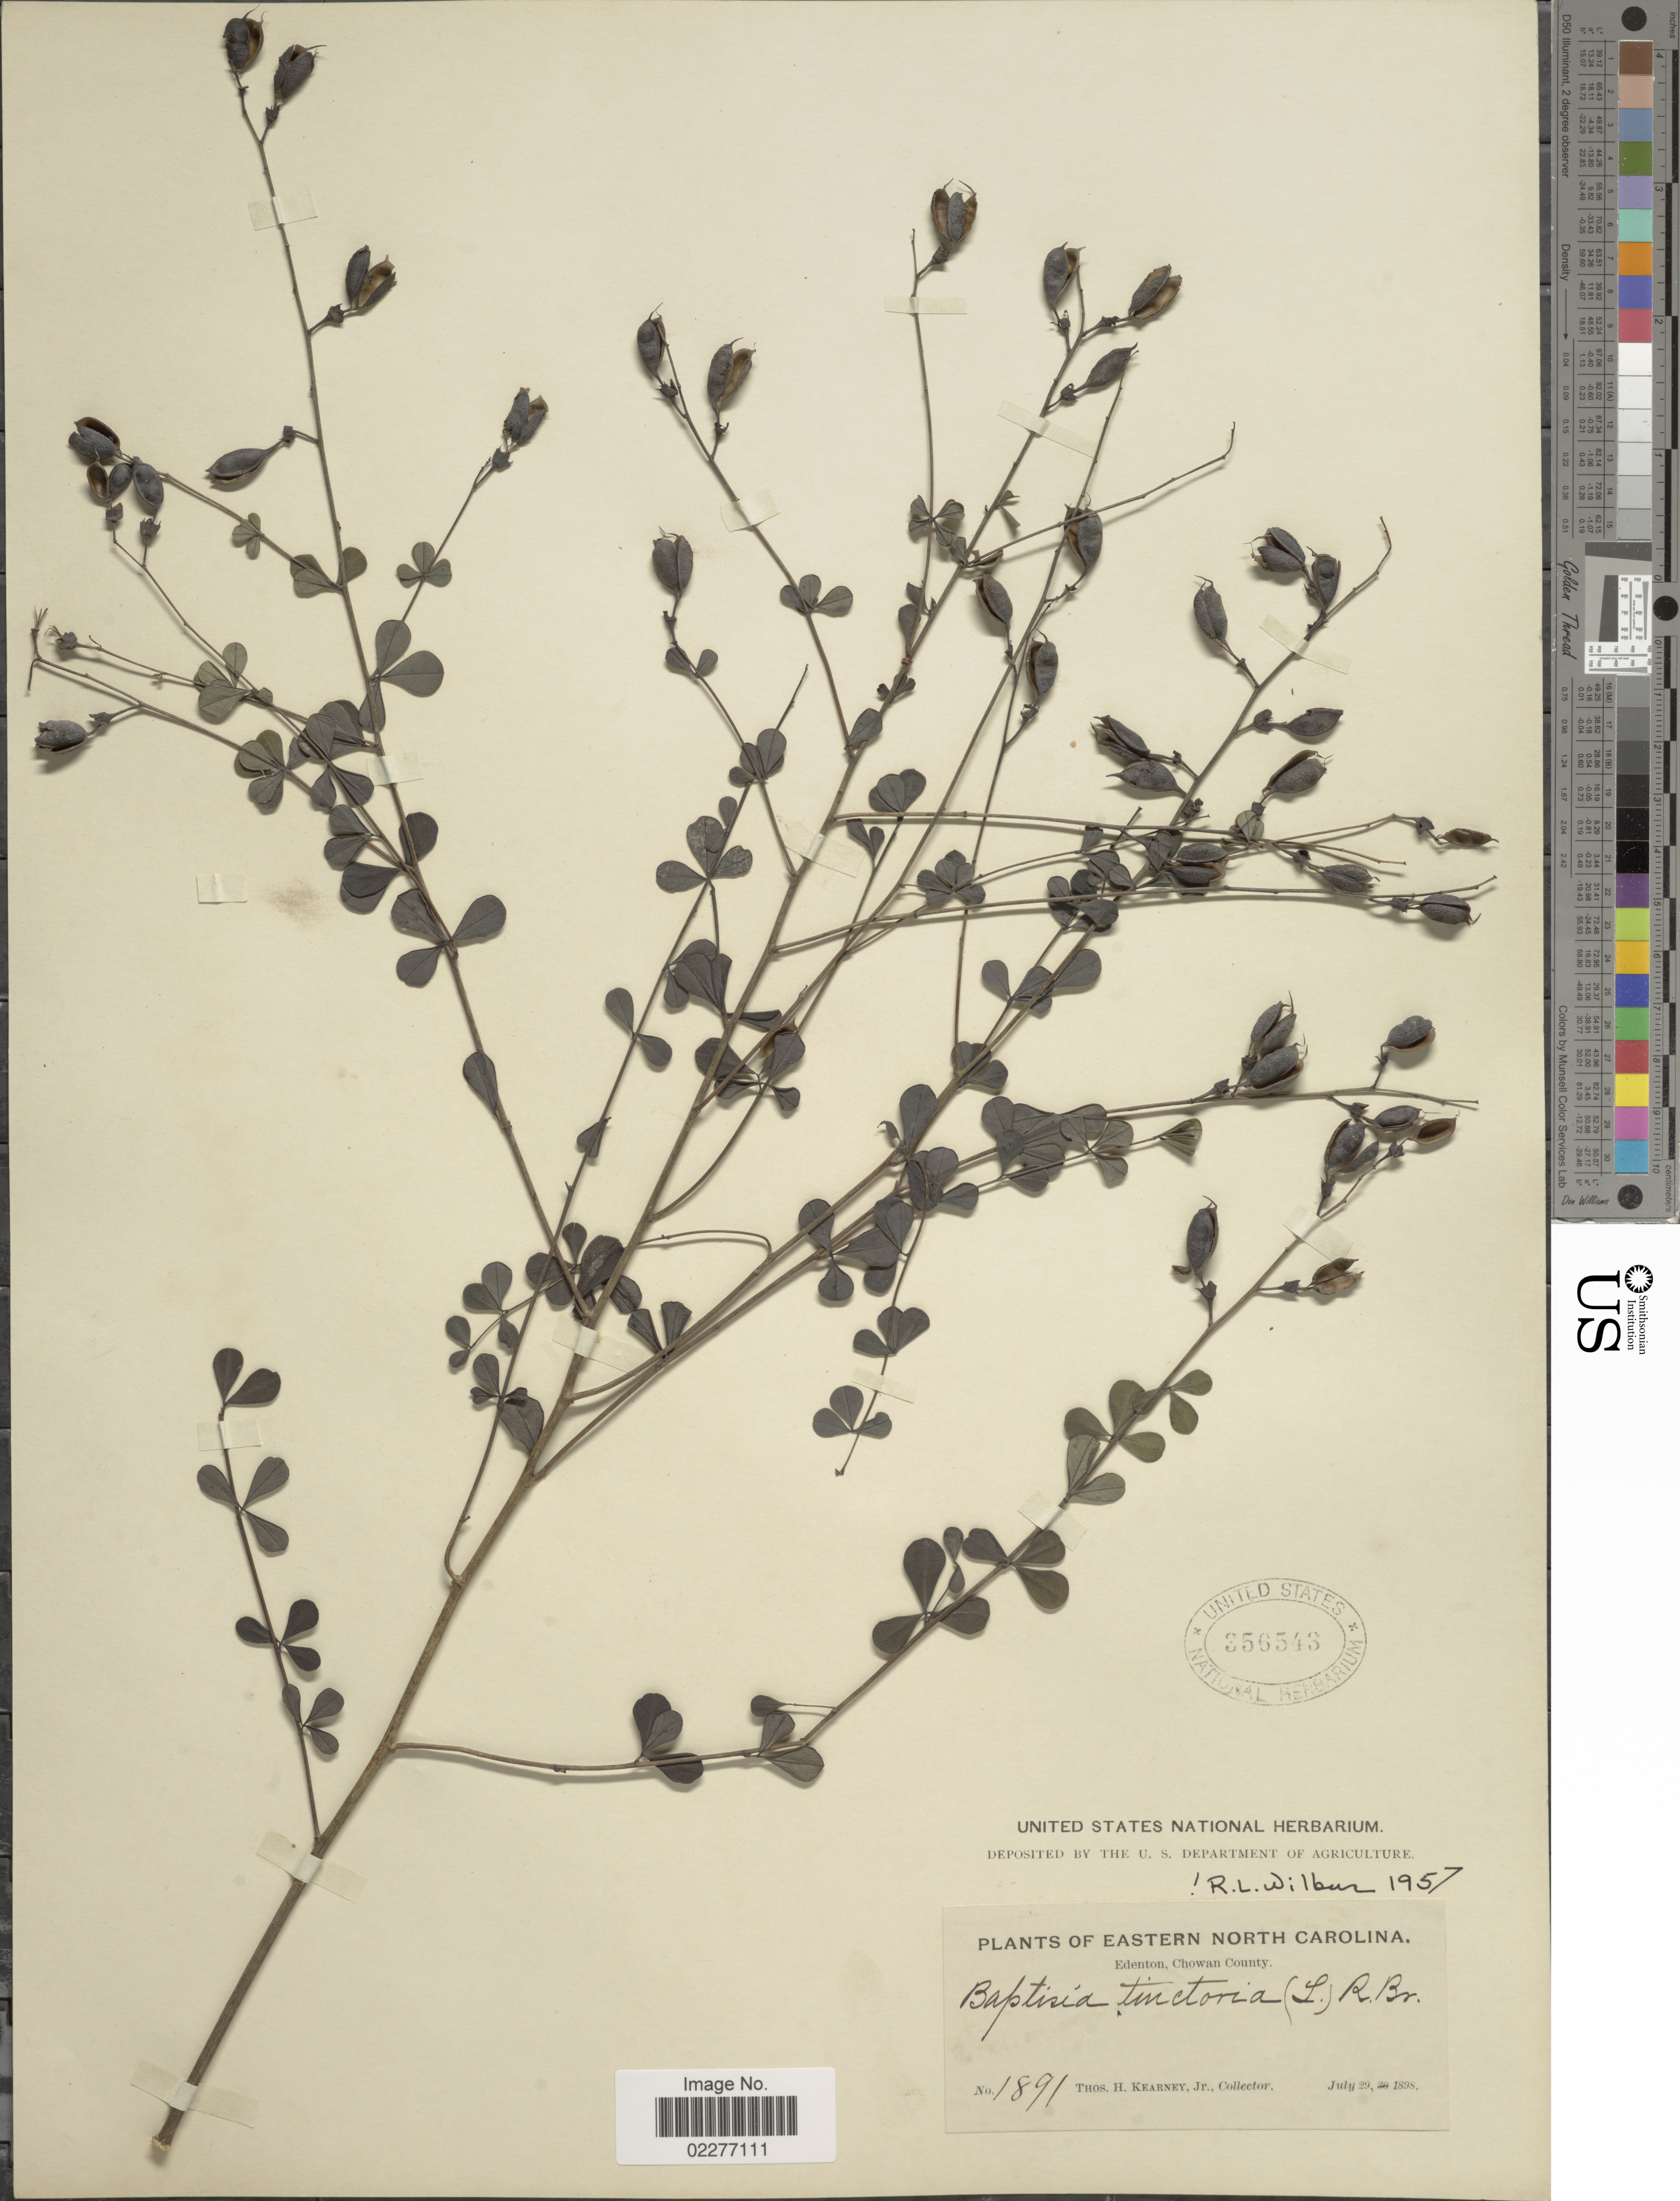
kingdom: Plantae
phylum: Tracheophyta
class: Magnoliopsida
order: Fabales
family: Fabaceae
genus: Baptisia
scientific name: Baptisia tinctoria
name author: (L.) R. Br.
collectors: T. H. Kearney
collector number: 1891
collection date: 1898-07-29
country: United States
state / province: North Carolina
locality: Eastern North Carolina, Edenton, Chowan County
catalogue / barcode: US 356543